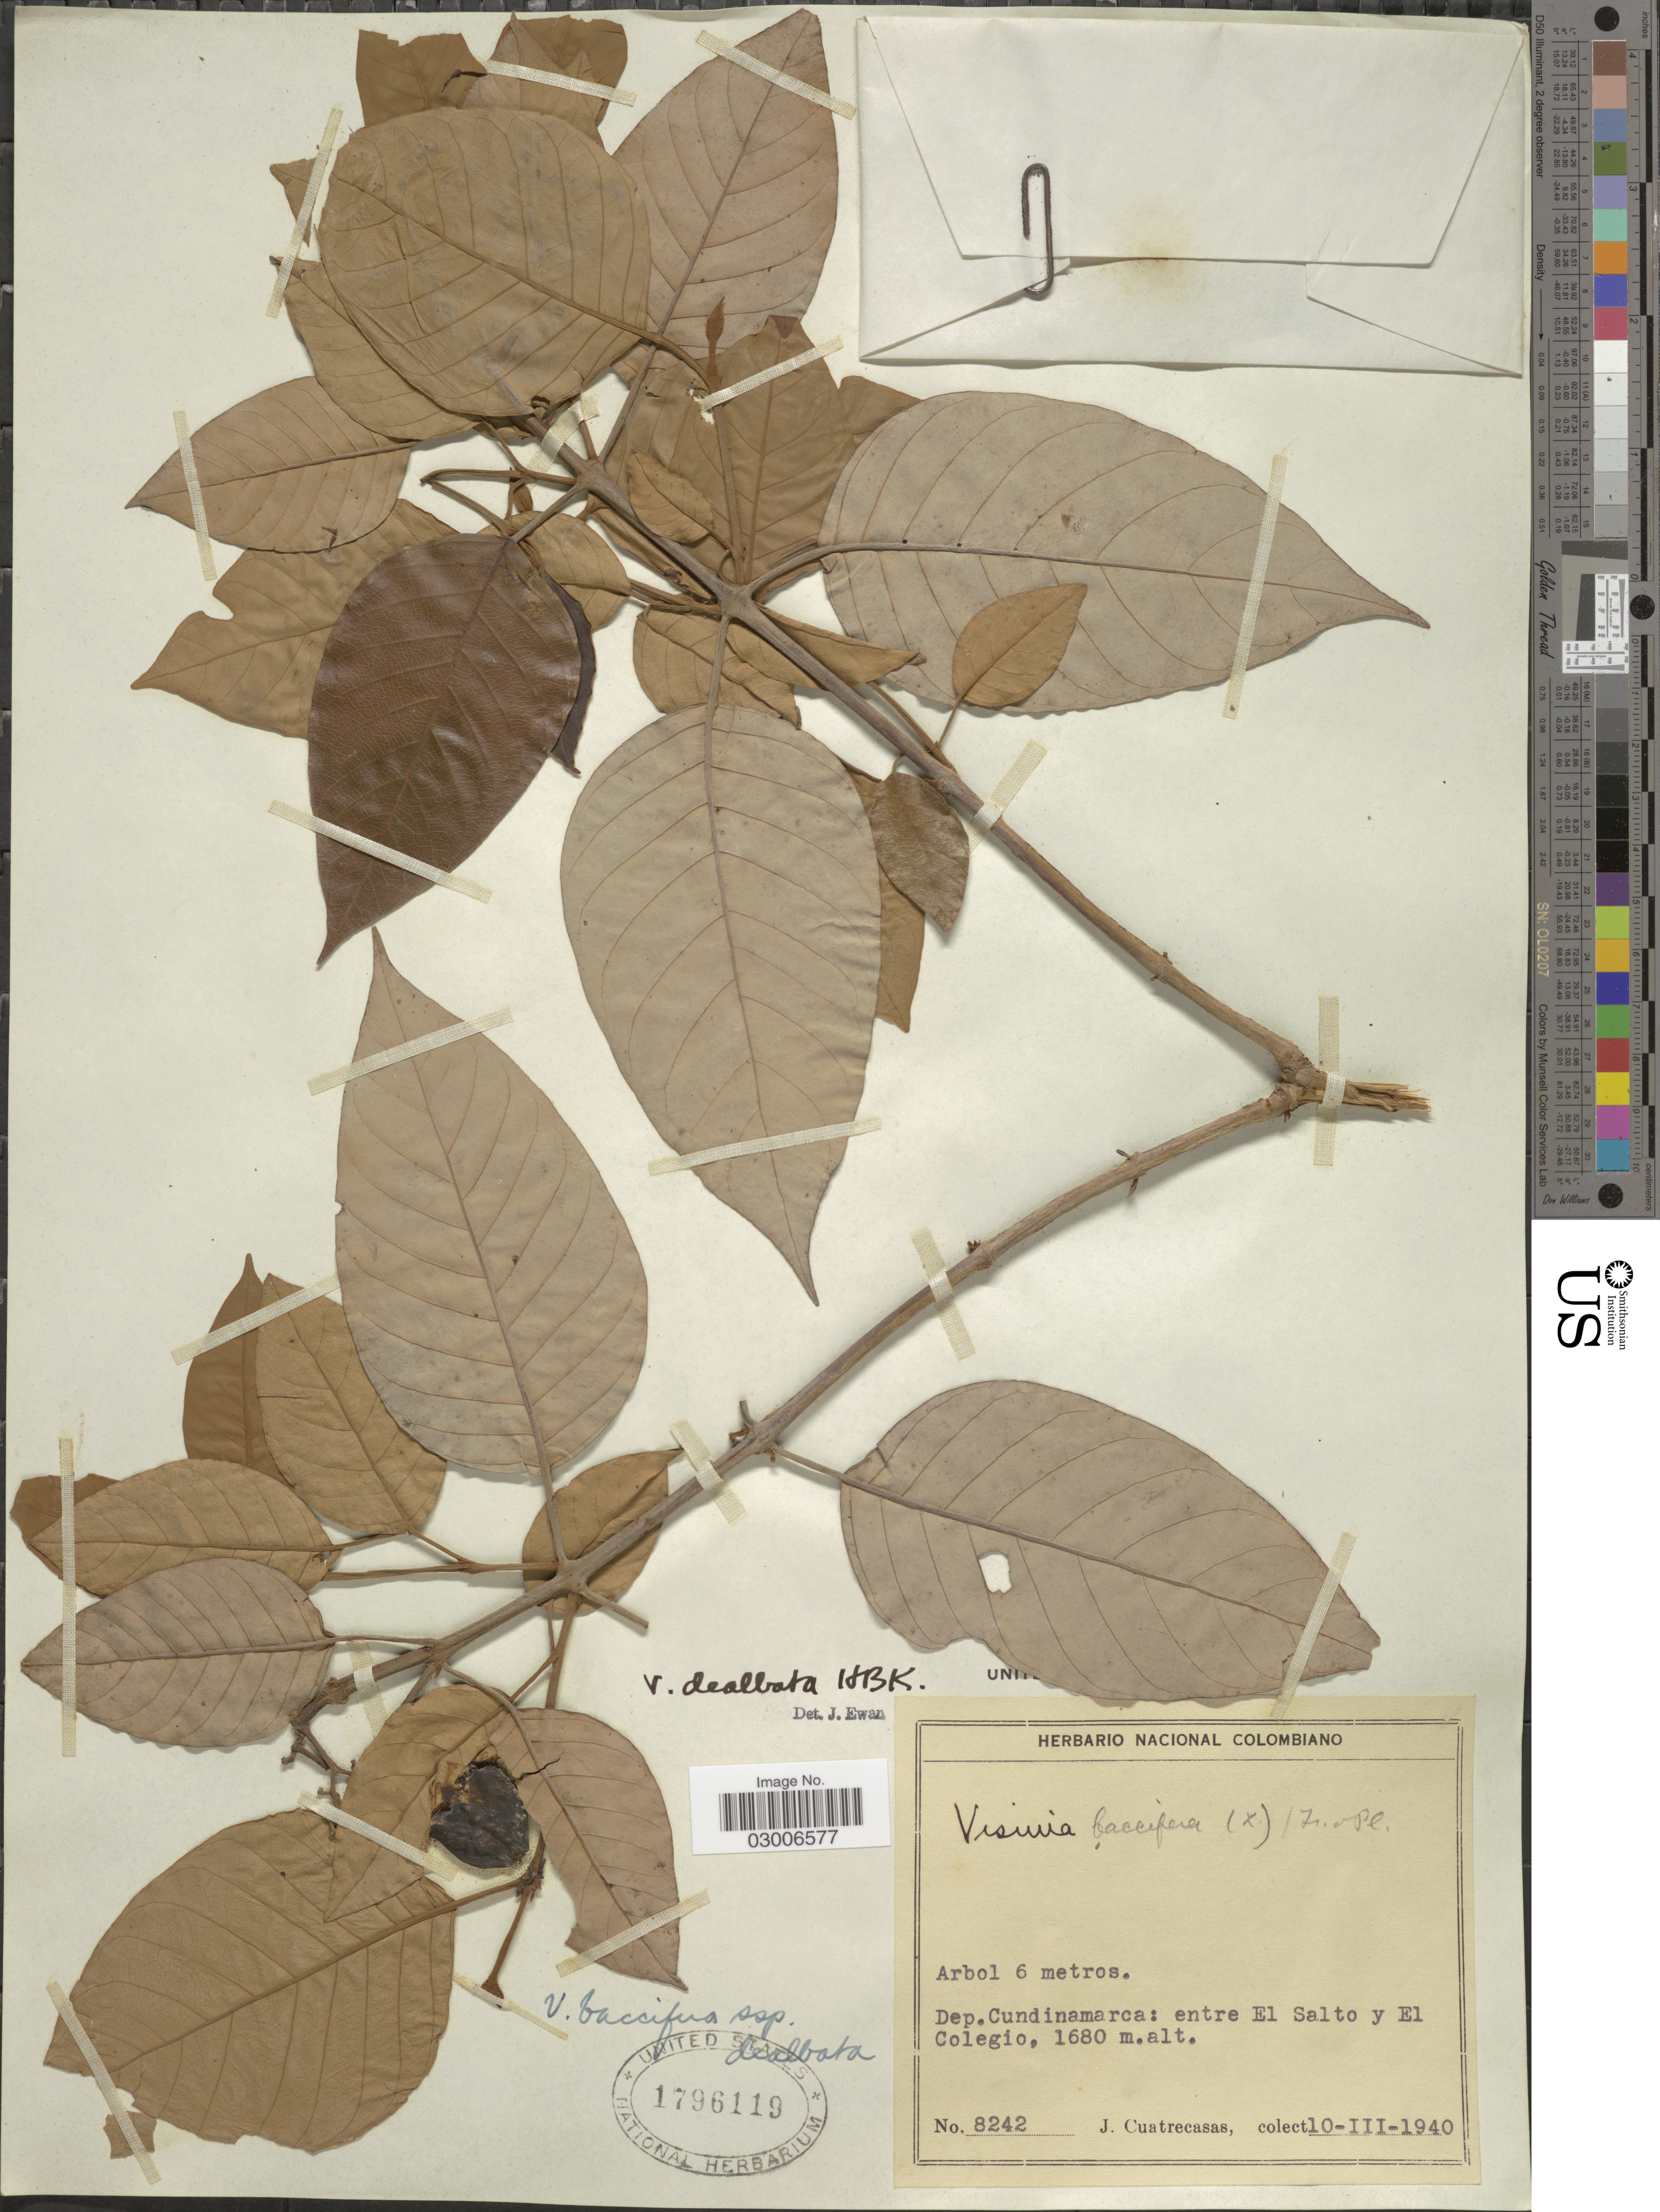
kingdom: Plantae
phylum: Tracheophyta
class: Magnoliopsida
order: Malpighiales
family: Hypericaceae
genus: Vismia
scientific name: Vismia baccifera subsp. dealbata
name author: (Kunth) Ewan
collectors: J. Cuatrecasas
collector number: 8242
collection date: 1940-03-10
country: Colombia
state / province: Cundinamarca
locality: Dep. Cundinamarca: entre El Salto y El Colegio.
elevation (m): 1680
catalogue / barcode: US 1796119